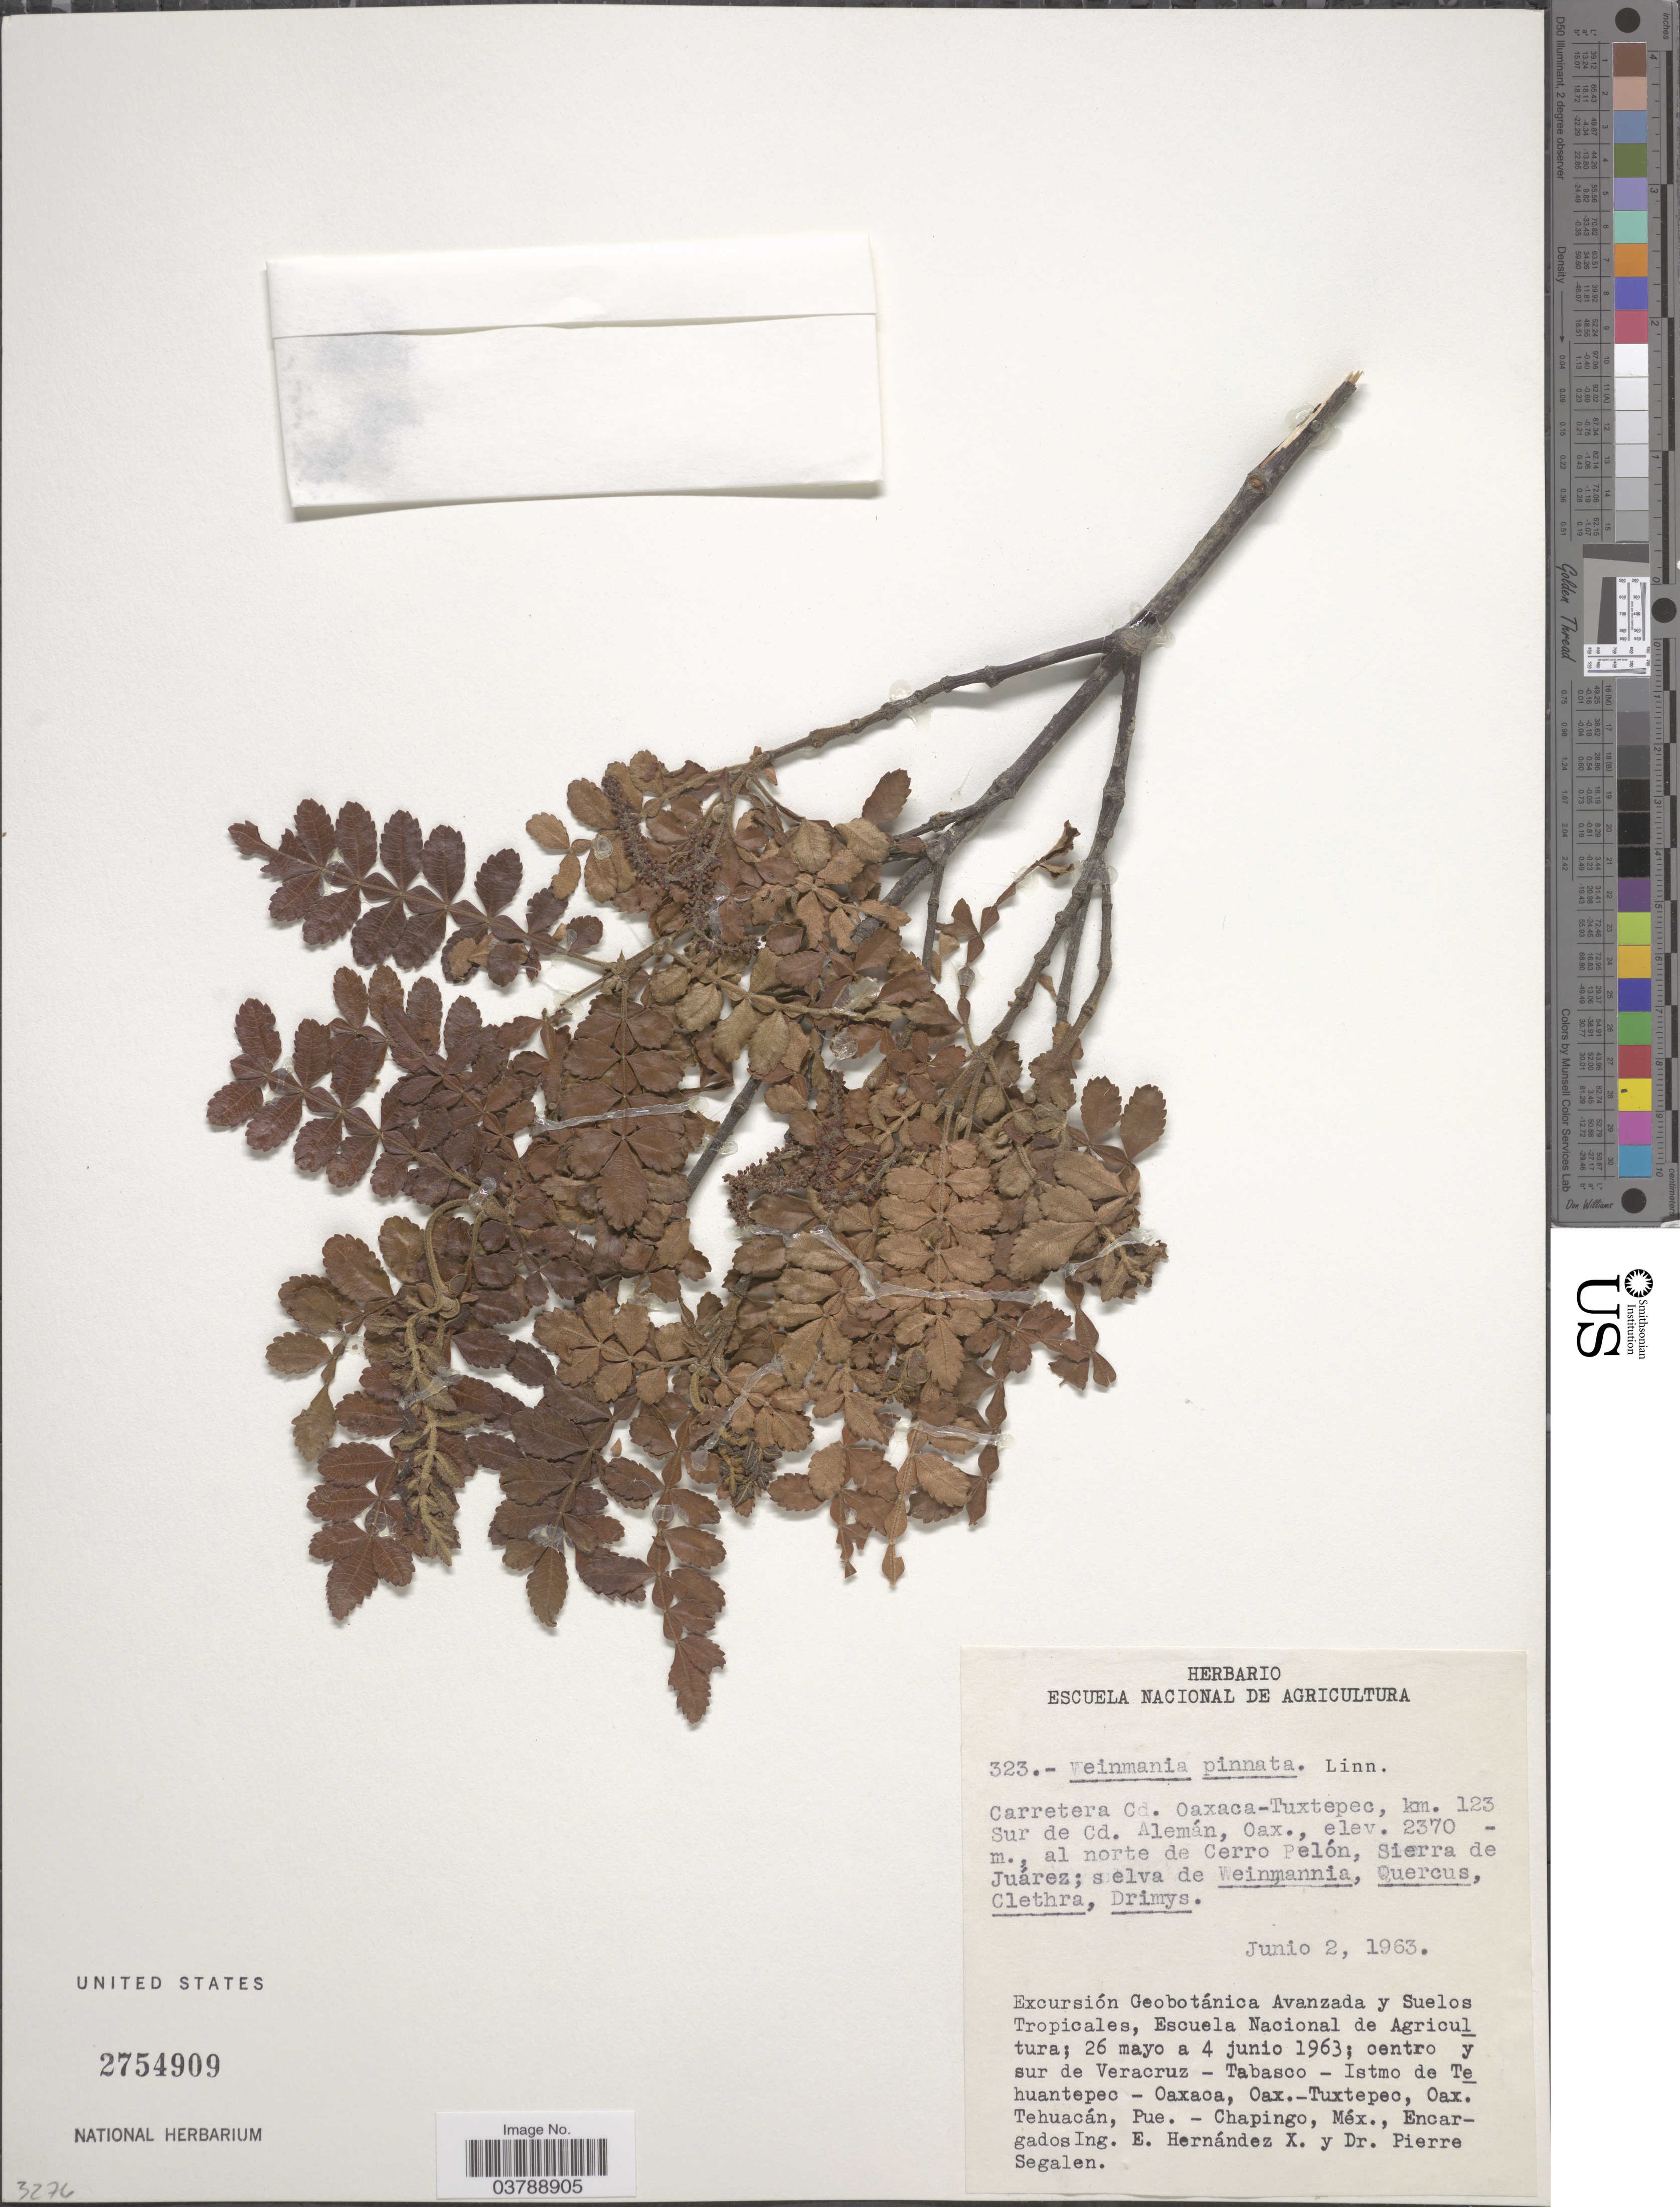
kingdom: Plantae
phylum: Tracheophyta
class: Magnoliopsida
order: Oxalidales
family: Cunoniaceae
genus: Weinmannia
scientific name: Weinmannia pinnata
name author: L.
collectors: E. Hernandez X. & P. Segalen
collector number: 323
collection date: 1963-06-02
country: Mexico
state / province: Oaxaca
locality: Carretera Cd. Oaxaca-Tuxtepec, km. 123 Sur de Cd. Alemán. Al norte de Cerro Pelón, Sierra de Juárez.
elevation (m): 2370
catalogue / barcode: US 2754909